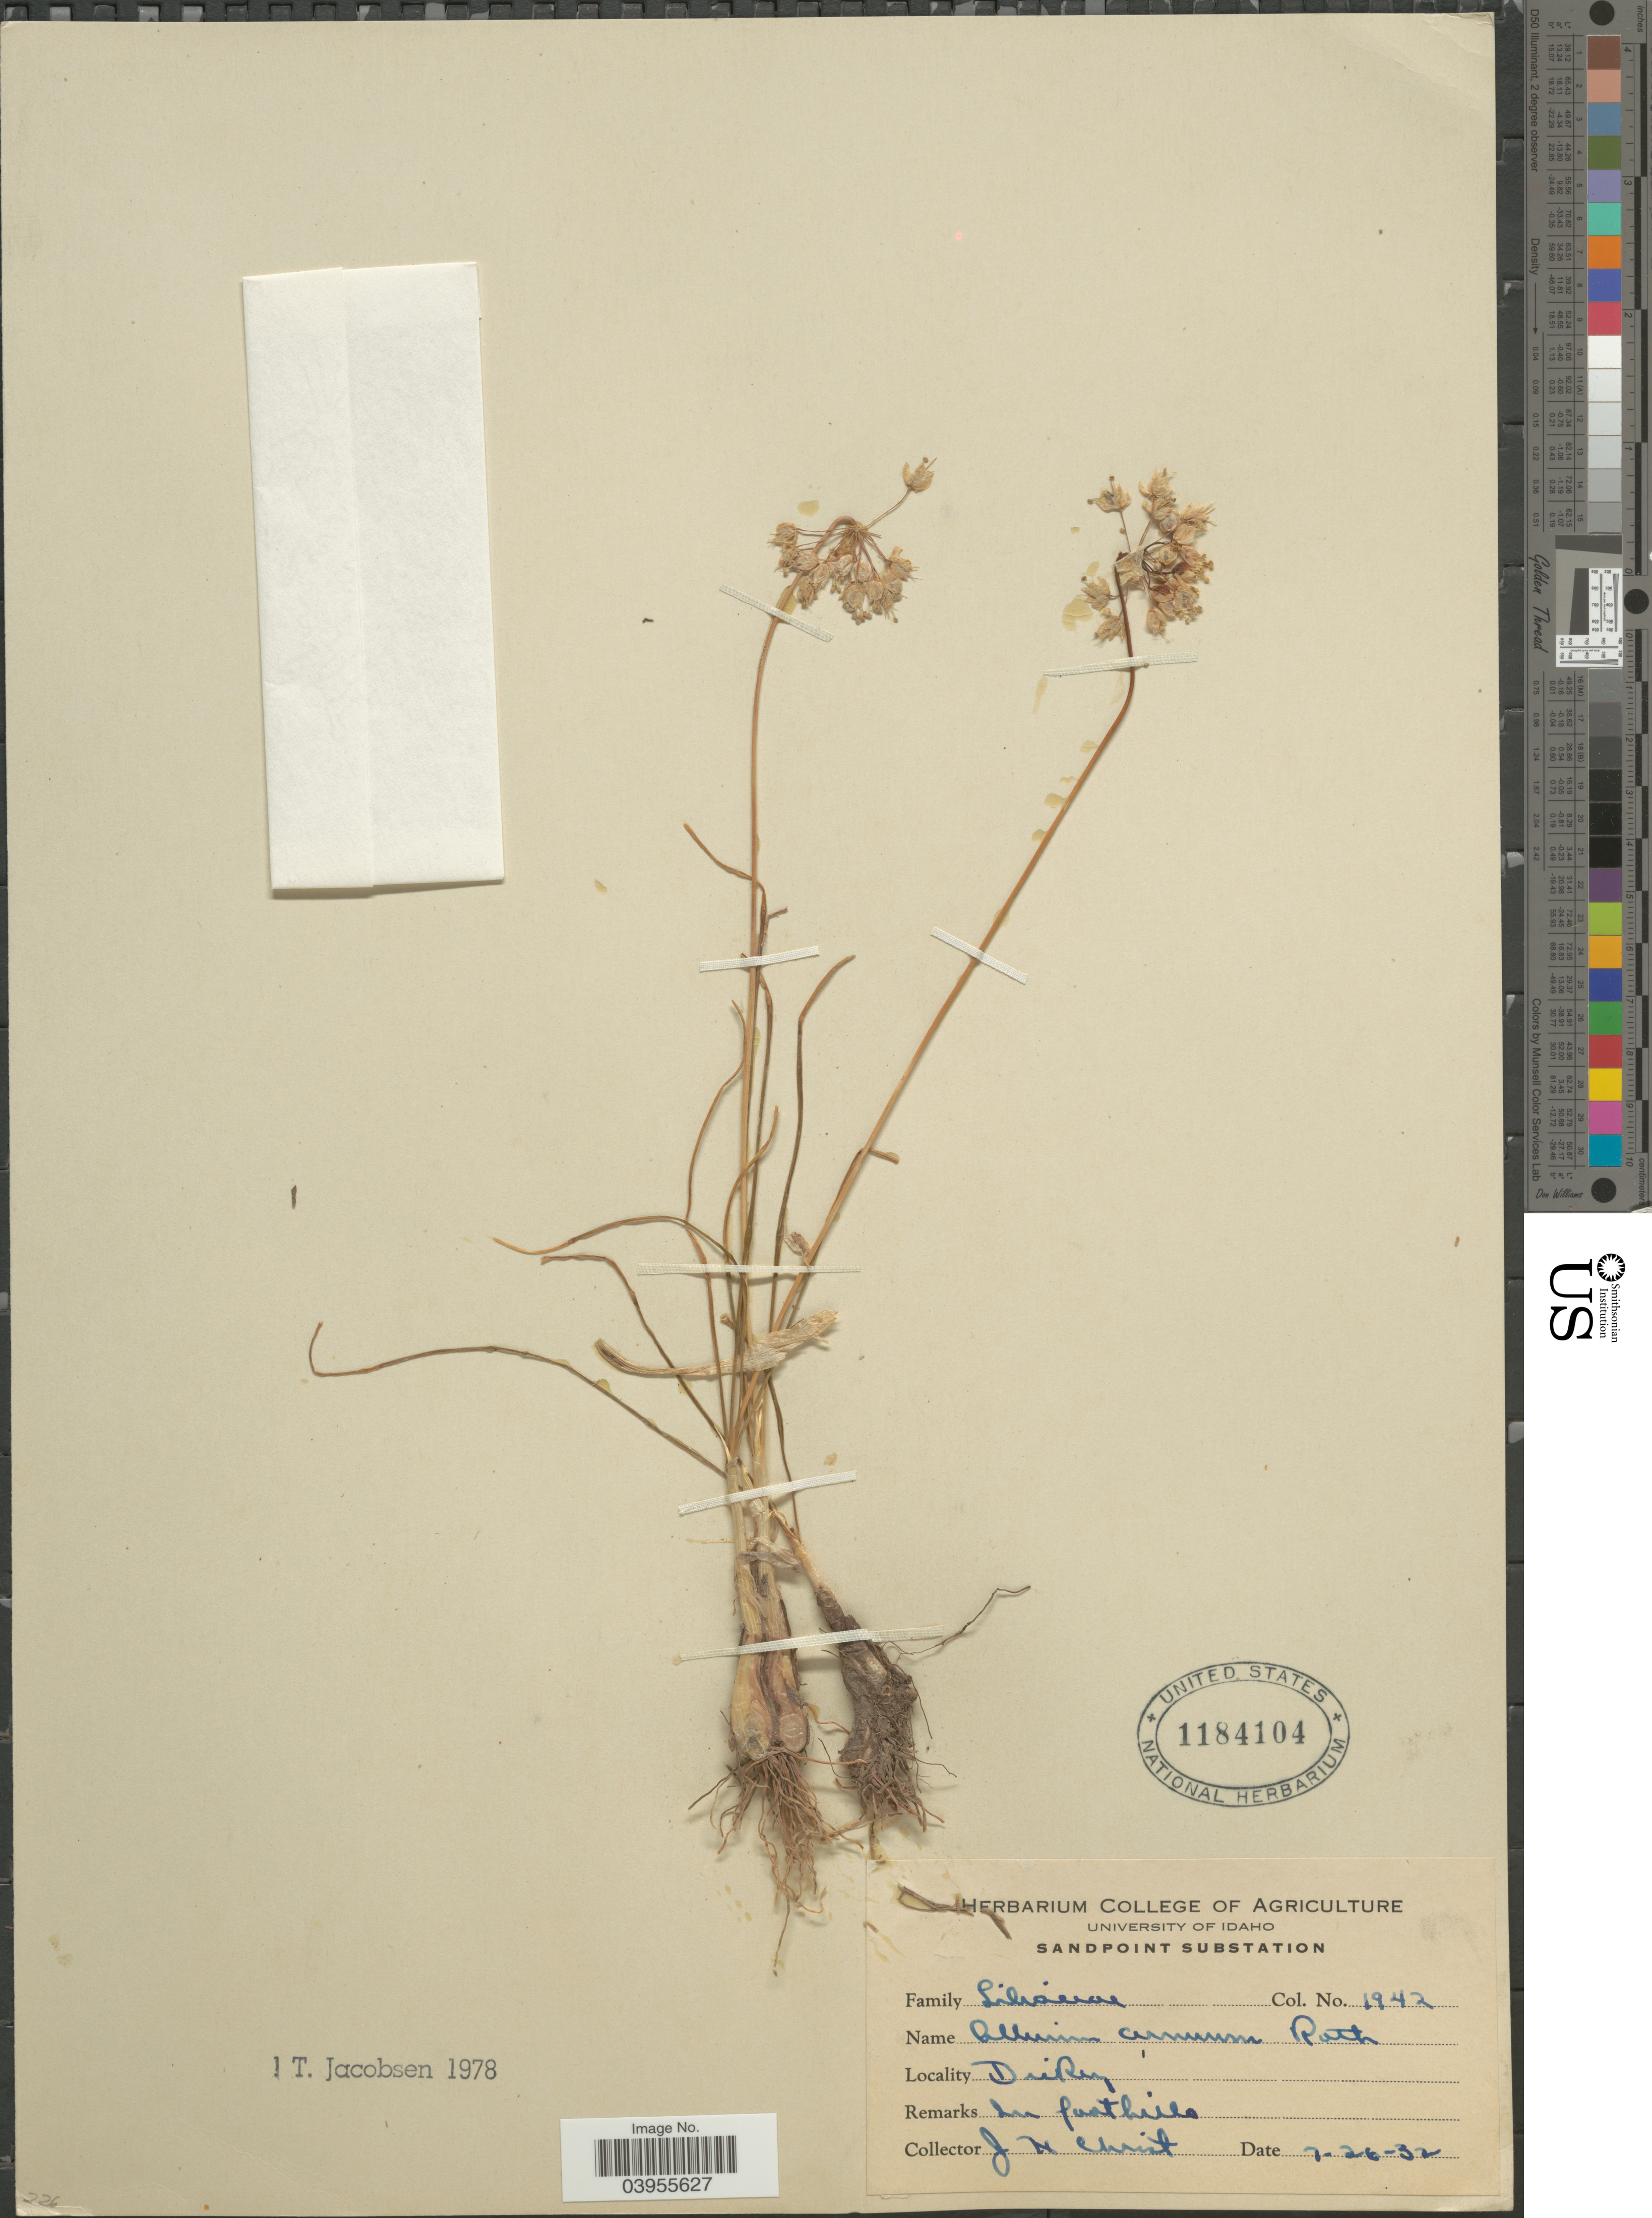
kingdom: Plantae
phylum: Tracheophyta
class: Liliopsida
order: Asparagales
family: Amaryllidaceae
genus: Allium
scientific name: Allium cernuum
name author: Roth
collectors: J. H. Christ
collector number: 1942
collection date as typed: Transcribed d/m/y: 26/7/32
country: United States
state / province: Idaho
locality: Deary.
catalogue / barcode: US 1184104